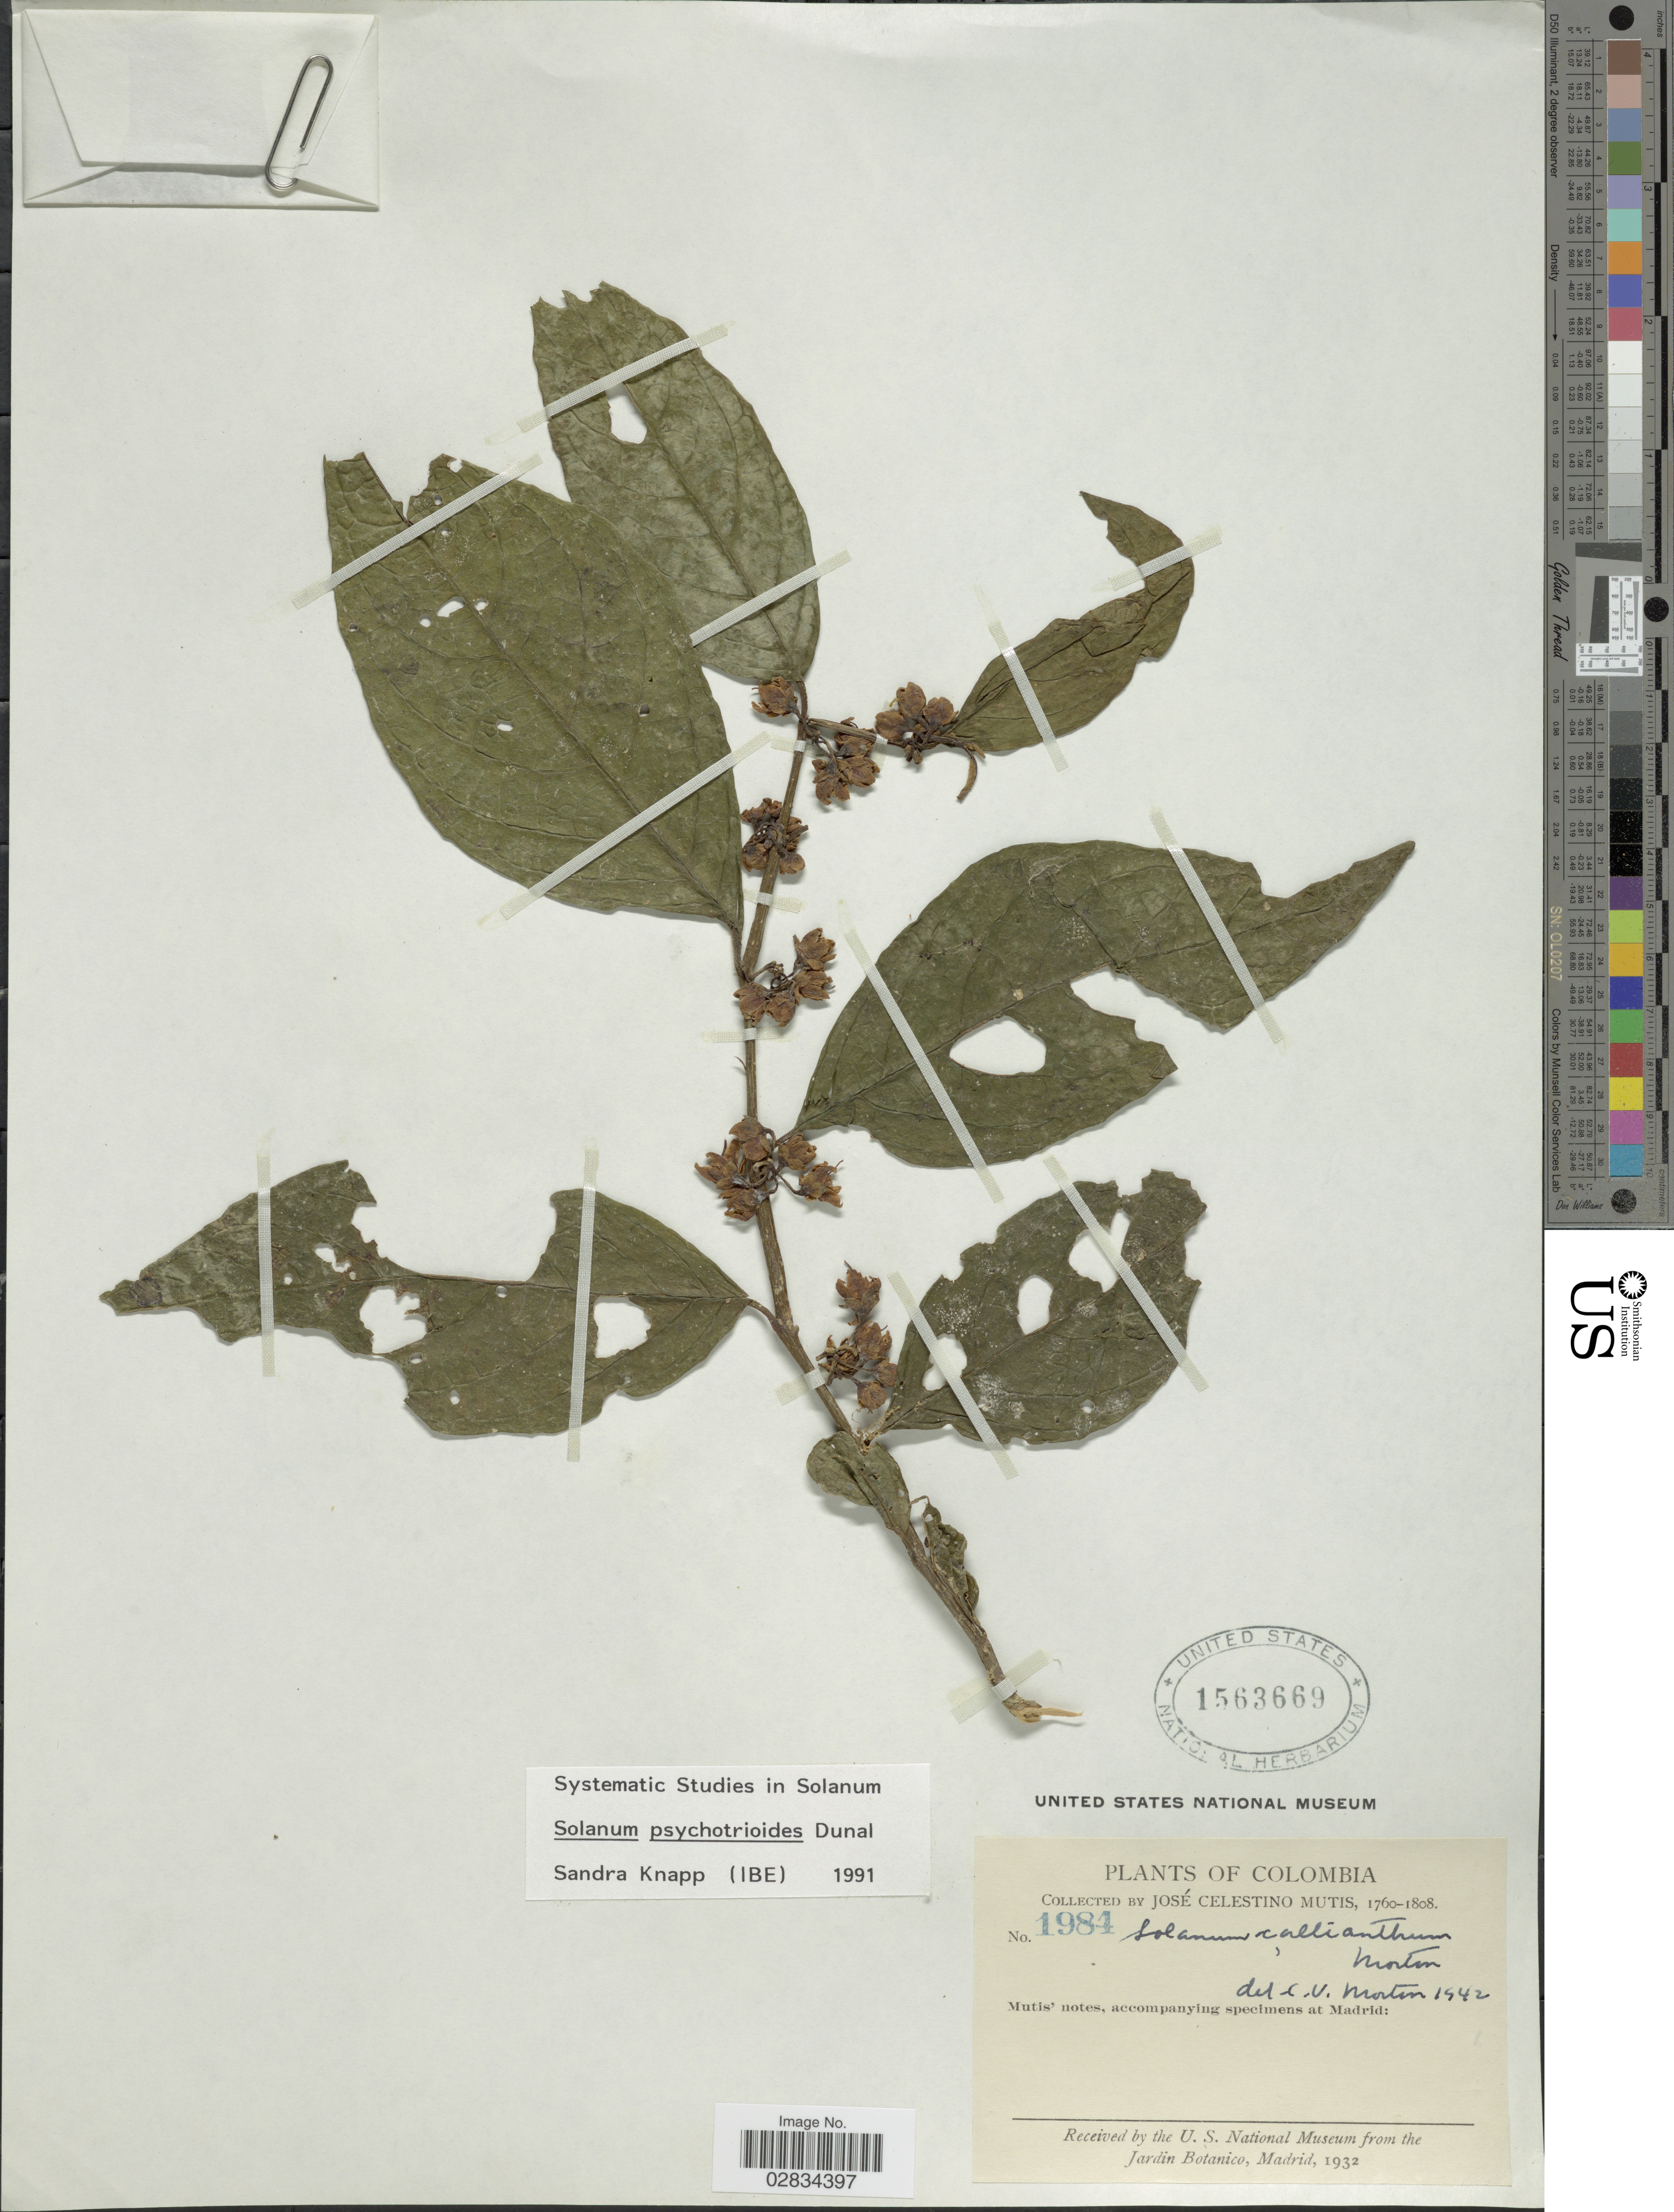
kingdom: Plantae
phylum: Tracheophyta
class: Magnoliopsida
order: Solanales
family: Solanaceae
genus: Solanum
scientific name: Solanum psychotrioides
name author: Dunal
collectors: J. C. B. Mutis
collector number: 1984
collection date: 1760/1808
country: Colombia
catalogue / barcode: US 1563669